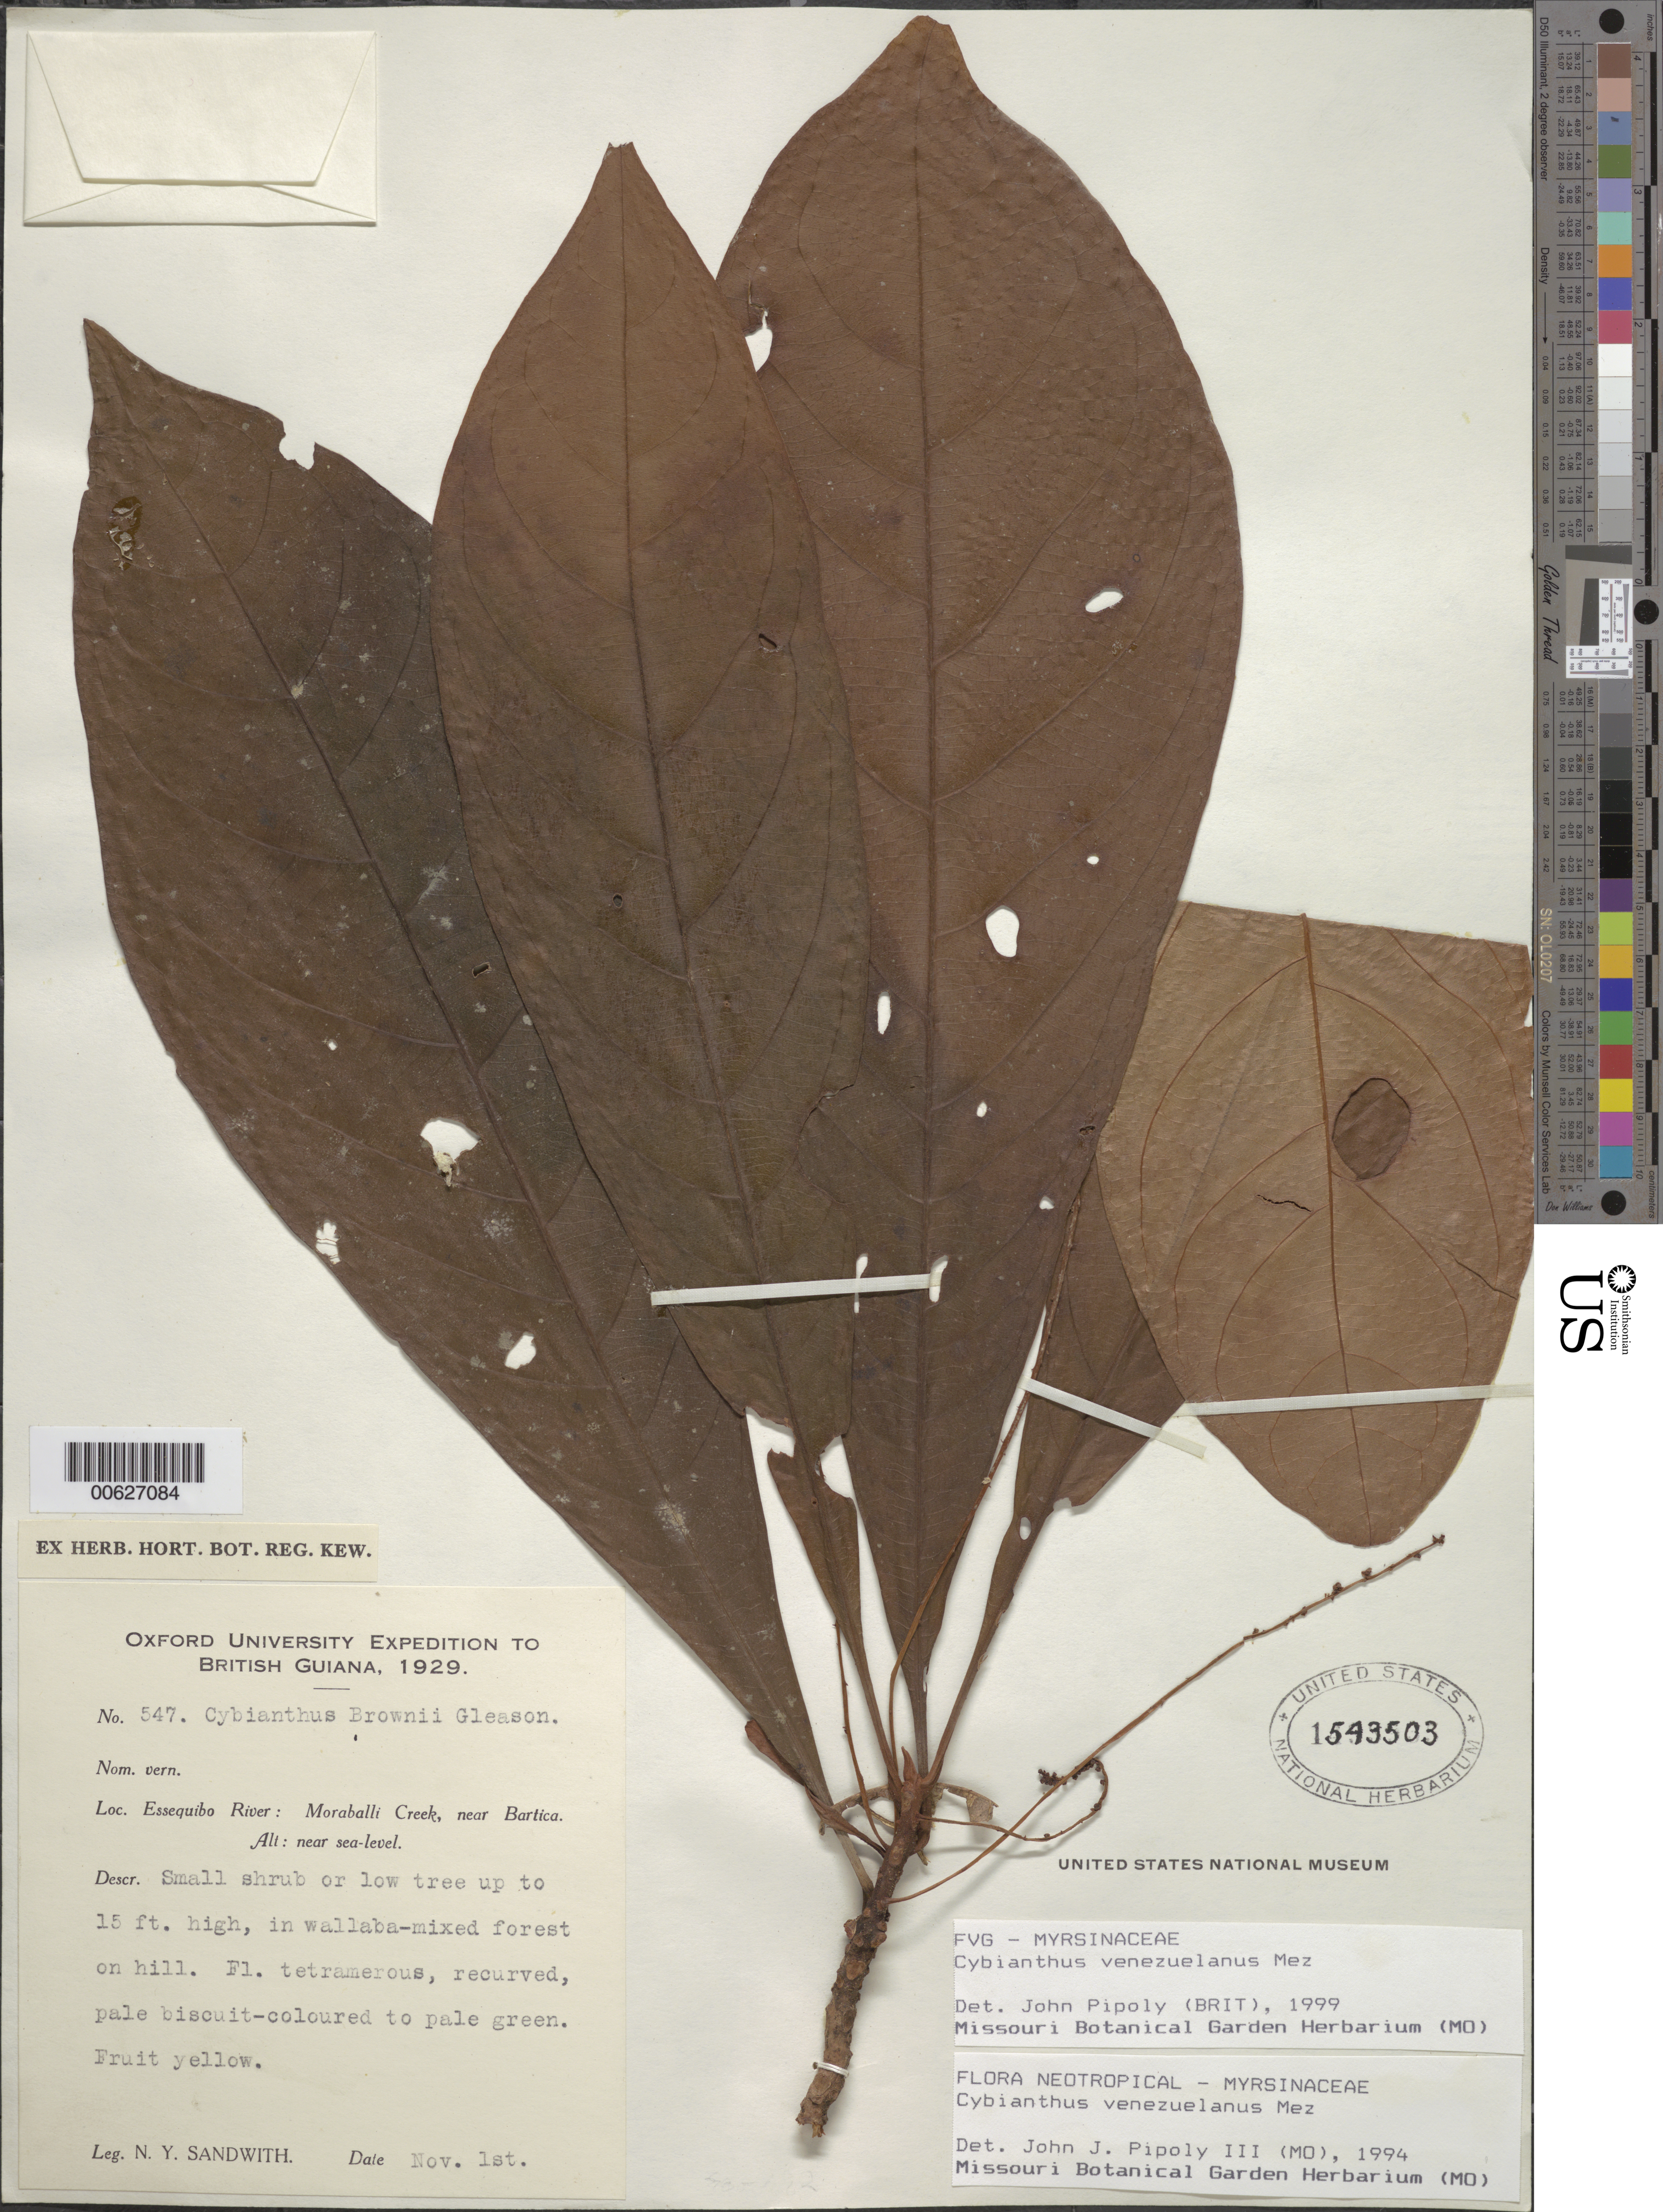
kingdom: Plantae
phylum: Tracheophyta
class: Magnoliopsida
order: Ericales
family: Primulaceae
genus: Cybianthus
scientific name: Cybianthus venezuelanus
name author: Mez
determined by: Pipoly, J. J., III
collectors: N. Y. Sandwith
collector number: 547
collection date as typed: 1-Nov-29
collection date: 1929-11-01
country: Guyana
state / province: U. Demerara-Berbice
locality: Moraballi Creek, Essequibo R., near Bartica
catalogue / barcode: US 1543503